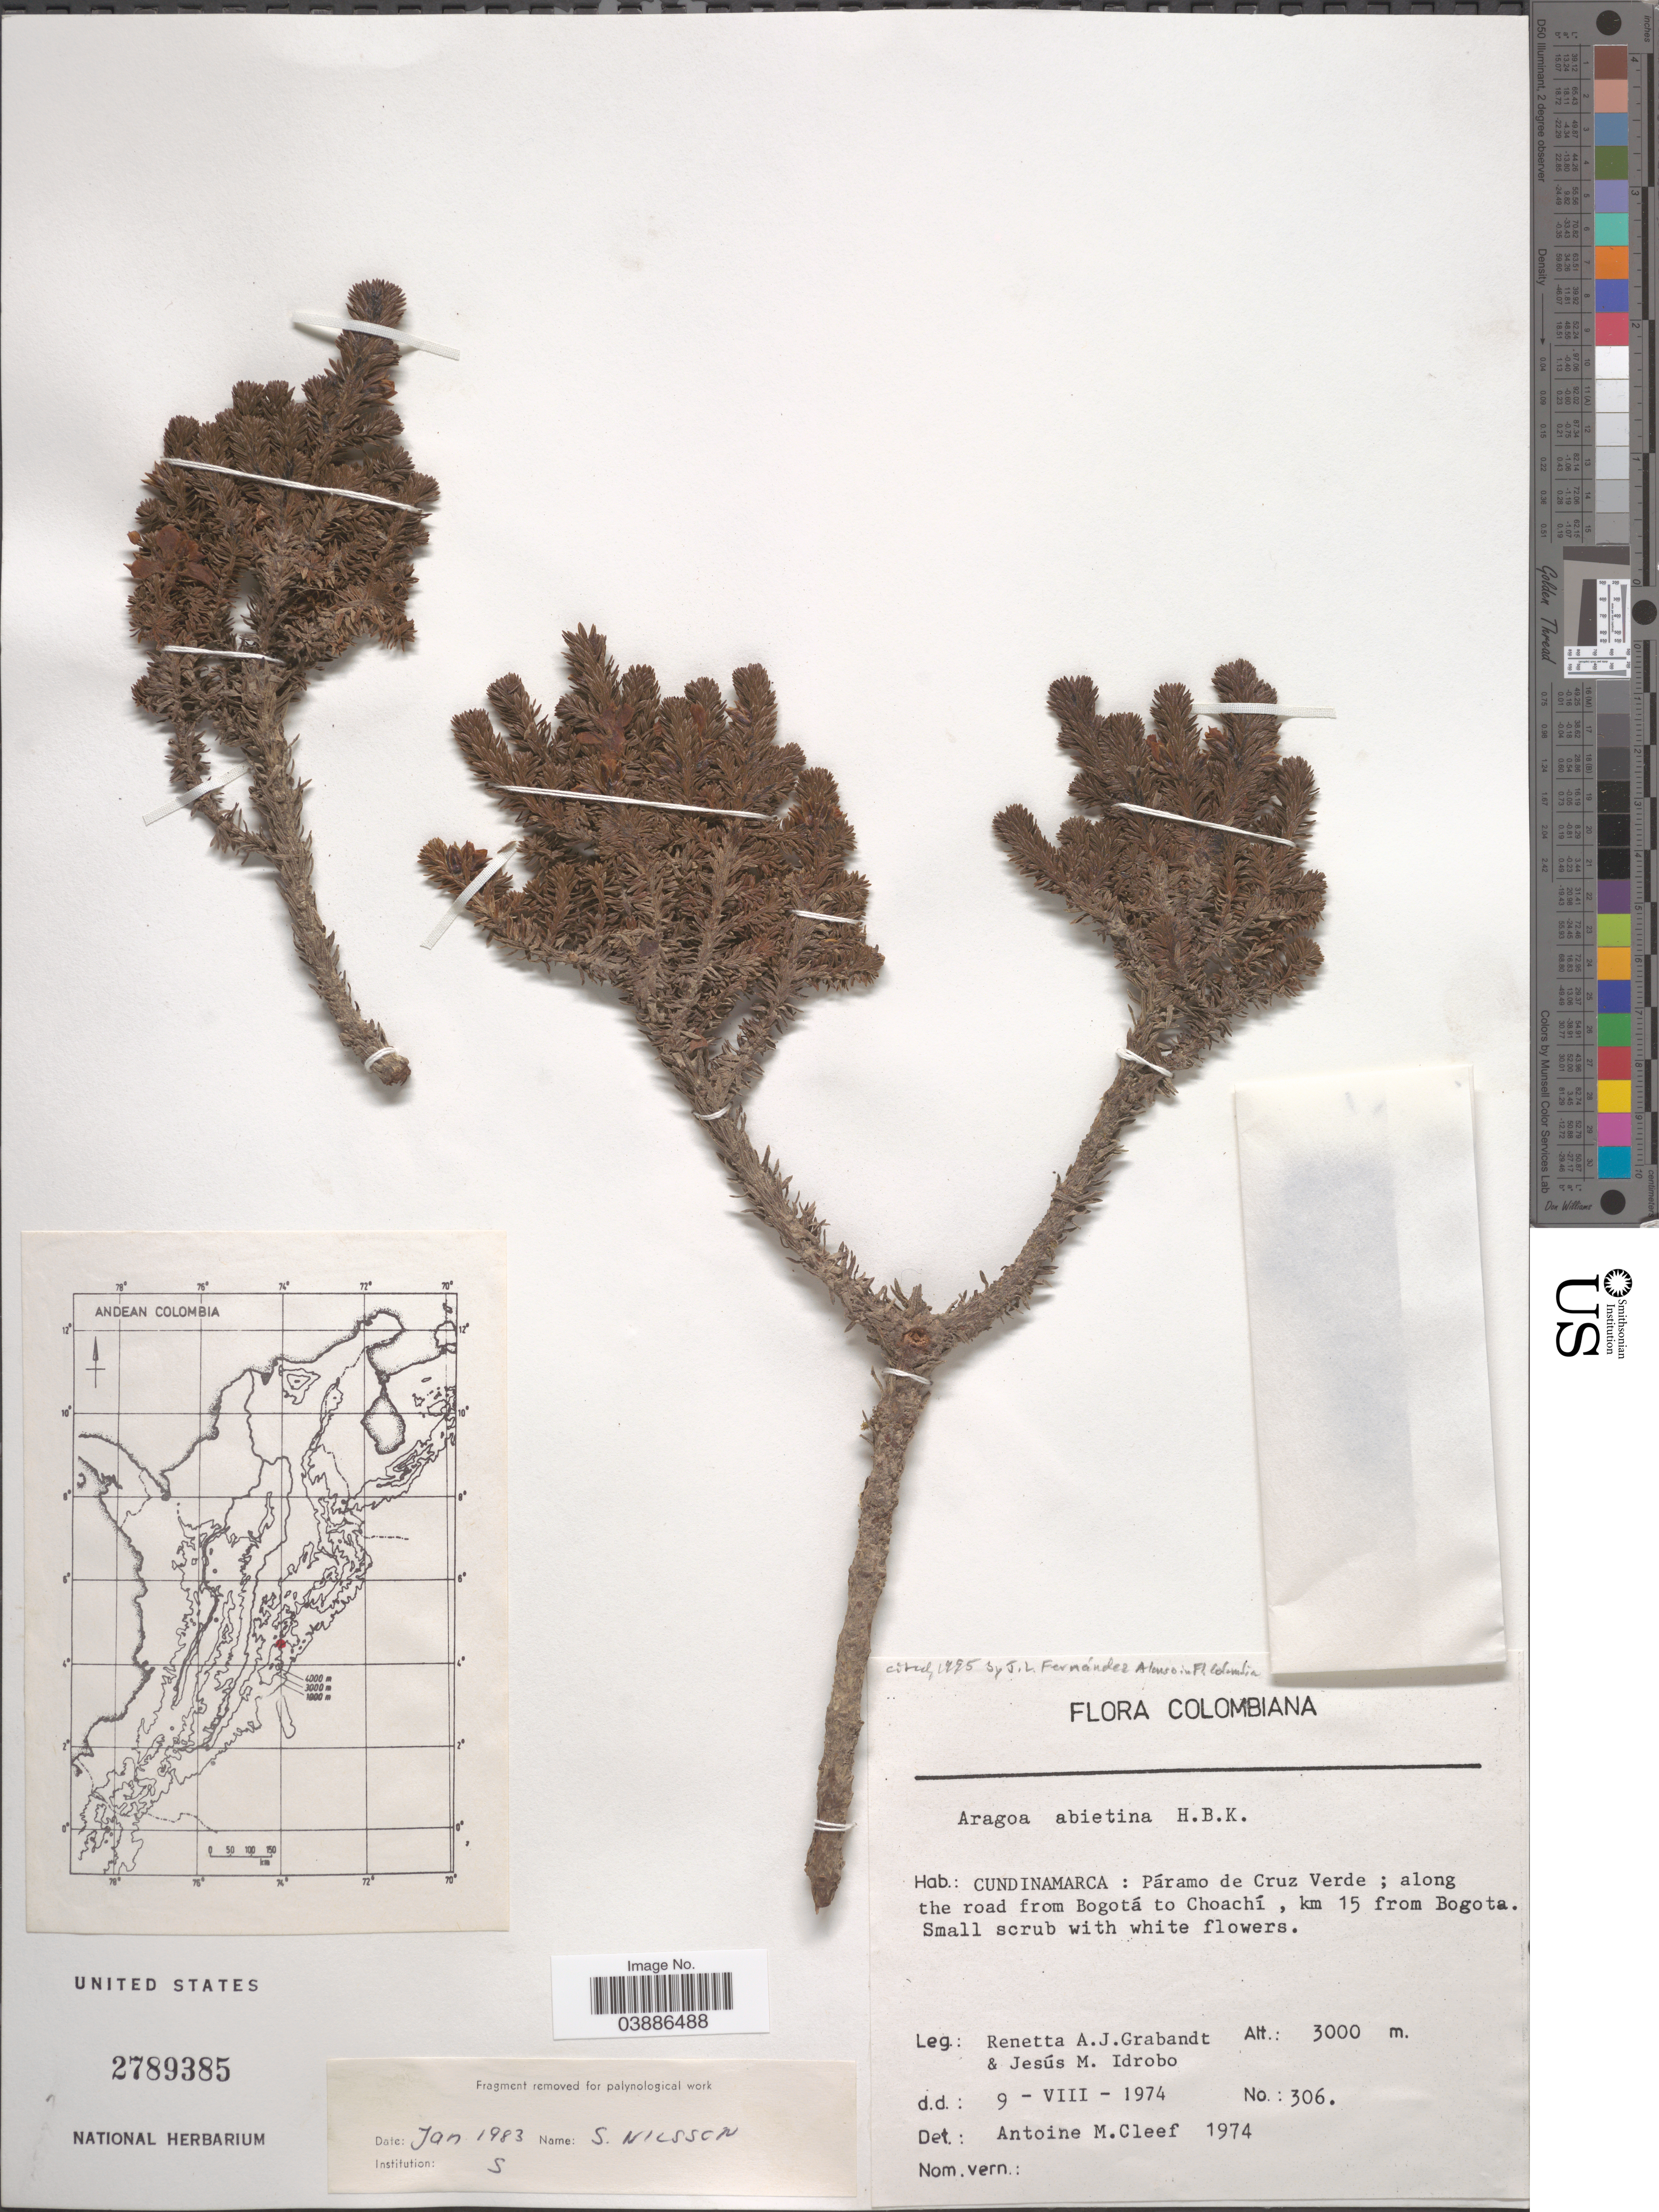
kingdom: Plantae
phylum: Tracheophyta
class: Magnoliopsida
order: Lamiales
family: Plantaginaceae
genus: Aragoa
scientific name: Aragoa abietina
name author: Kunth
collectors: R. Grabandt & J. M. Idrobo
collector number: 306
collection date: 1974-08-09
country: Colombia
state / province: Cundinamarca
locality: Páramo de Cruz Verde; along the road from Bogotá to Choachí, km 15 from Bogota.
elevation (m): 3000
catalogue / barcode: US 2789385